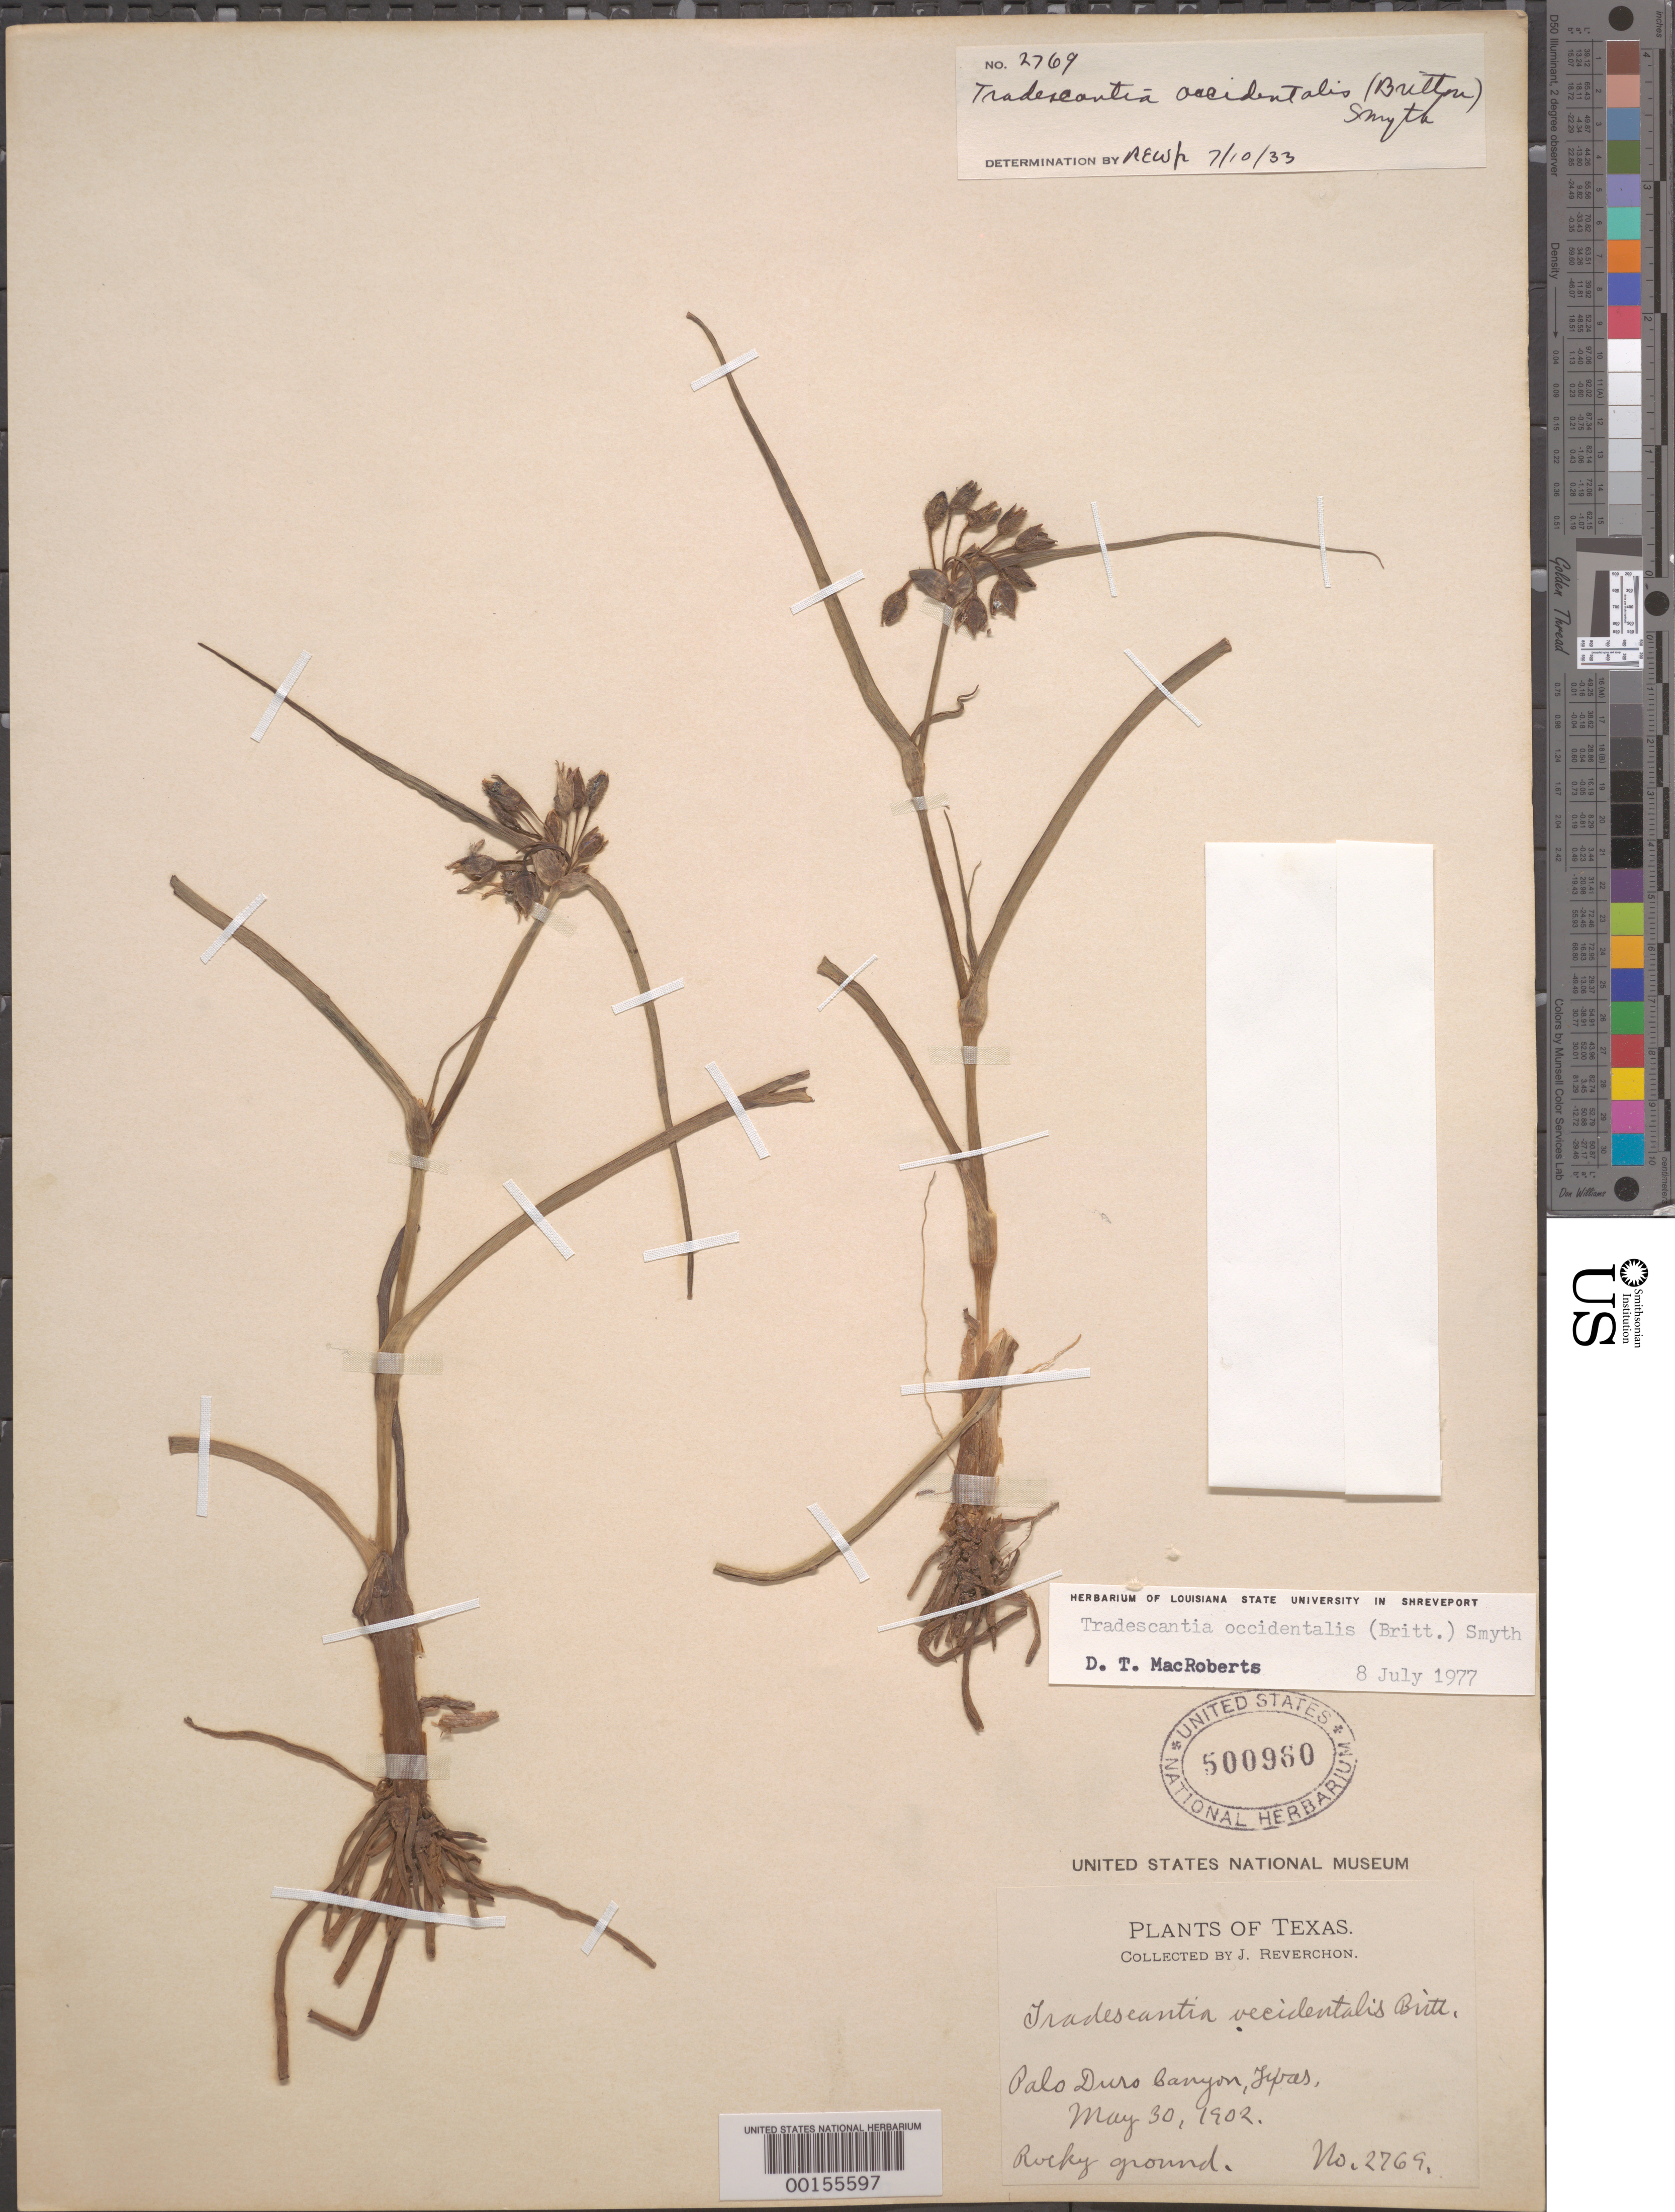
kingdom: Plantae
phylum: Tracheophyta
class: Liliopsida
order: Commelinales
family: Commelinaceae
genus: Tradescantia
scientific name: Tradescantia occidentalis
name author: (Britton) Smyth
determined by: MAcRoberts, D. T.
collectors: J. Reverchon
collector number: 2769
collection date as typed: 30 May 1902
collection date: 1902-05-30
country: United States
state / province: Texas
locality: Palo duro canyon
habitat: Rocky ground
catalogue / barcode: US 500960